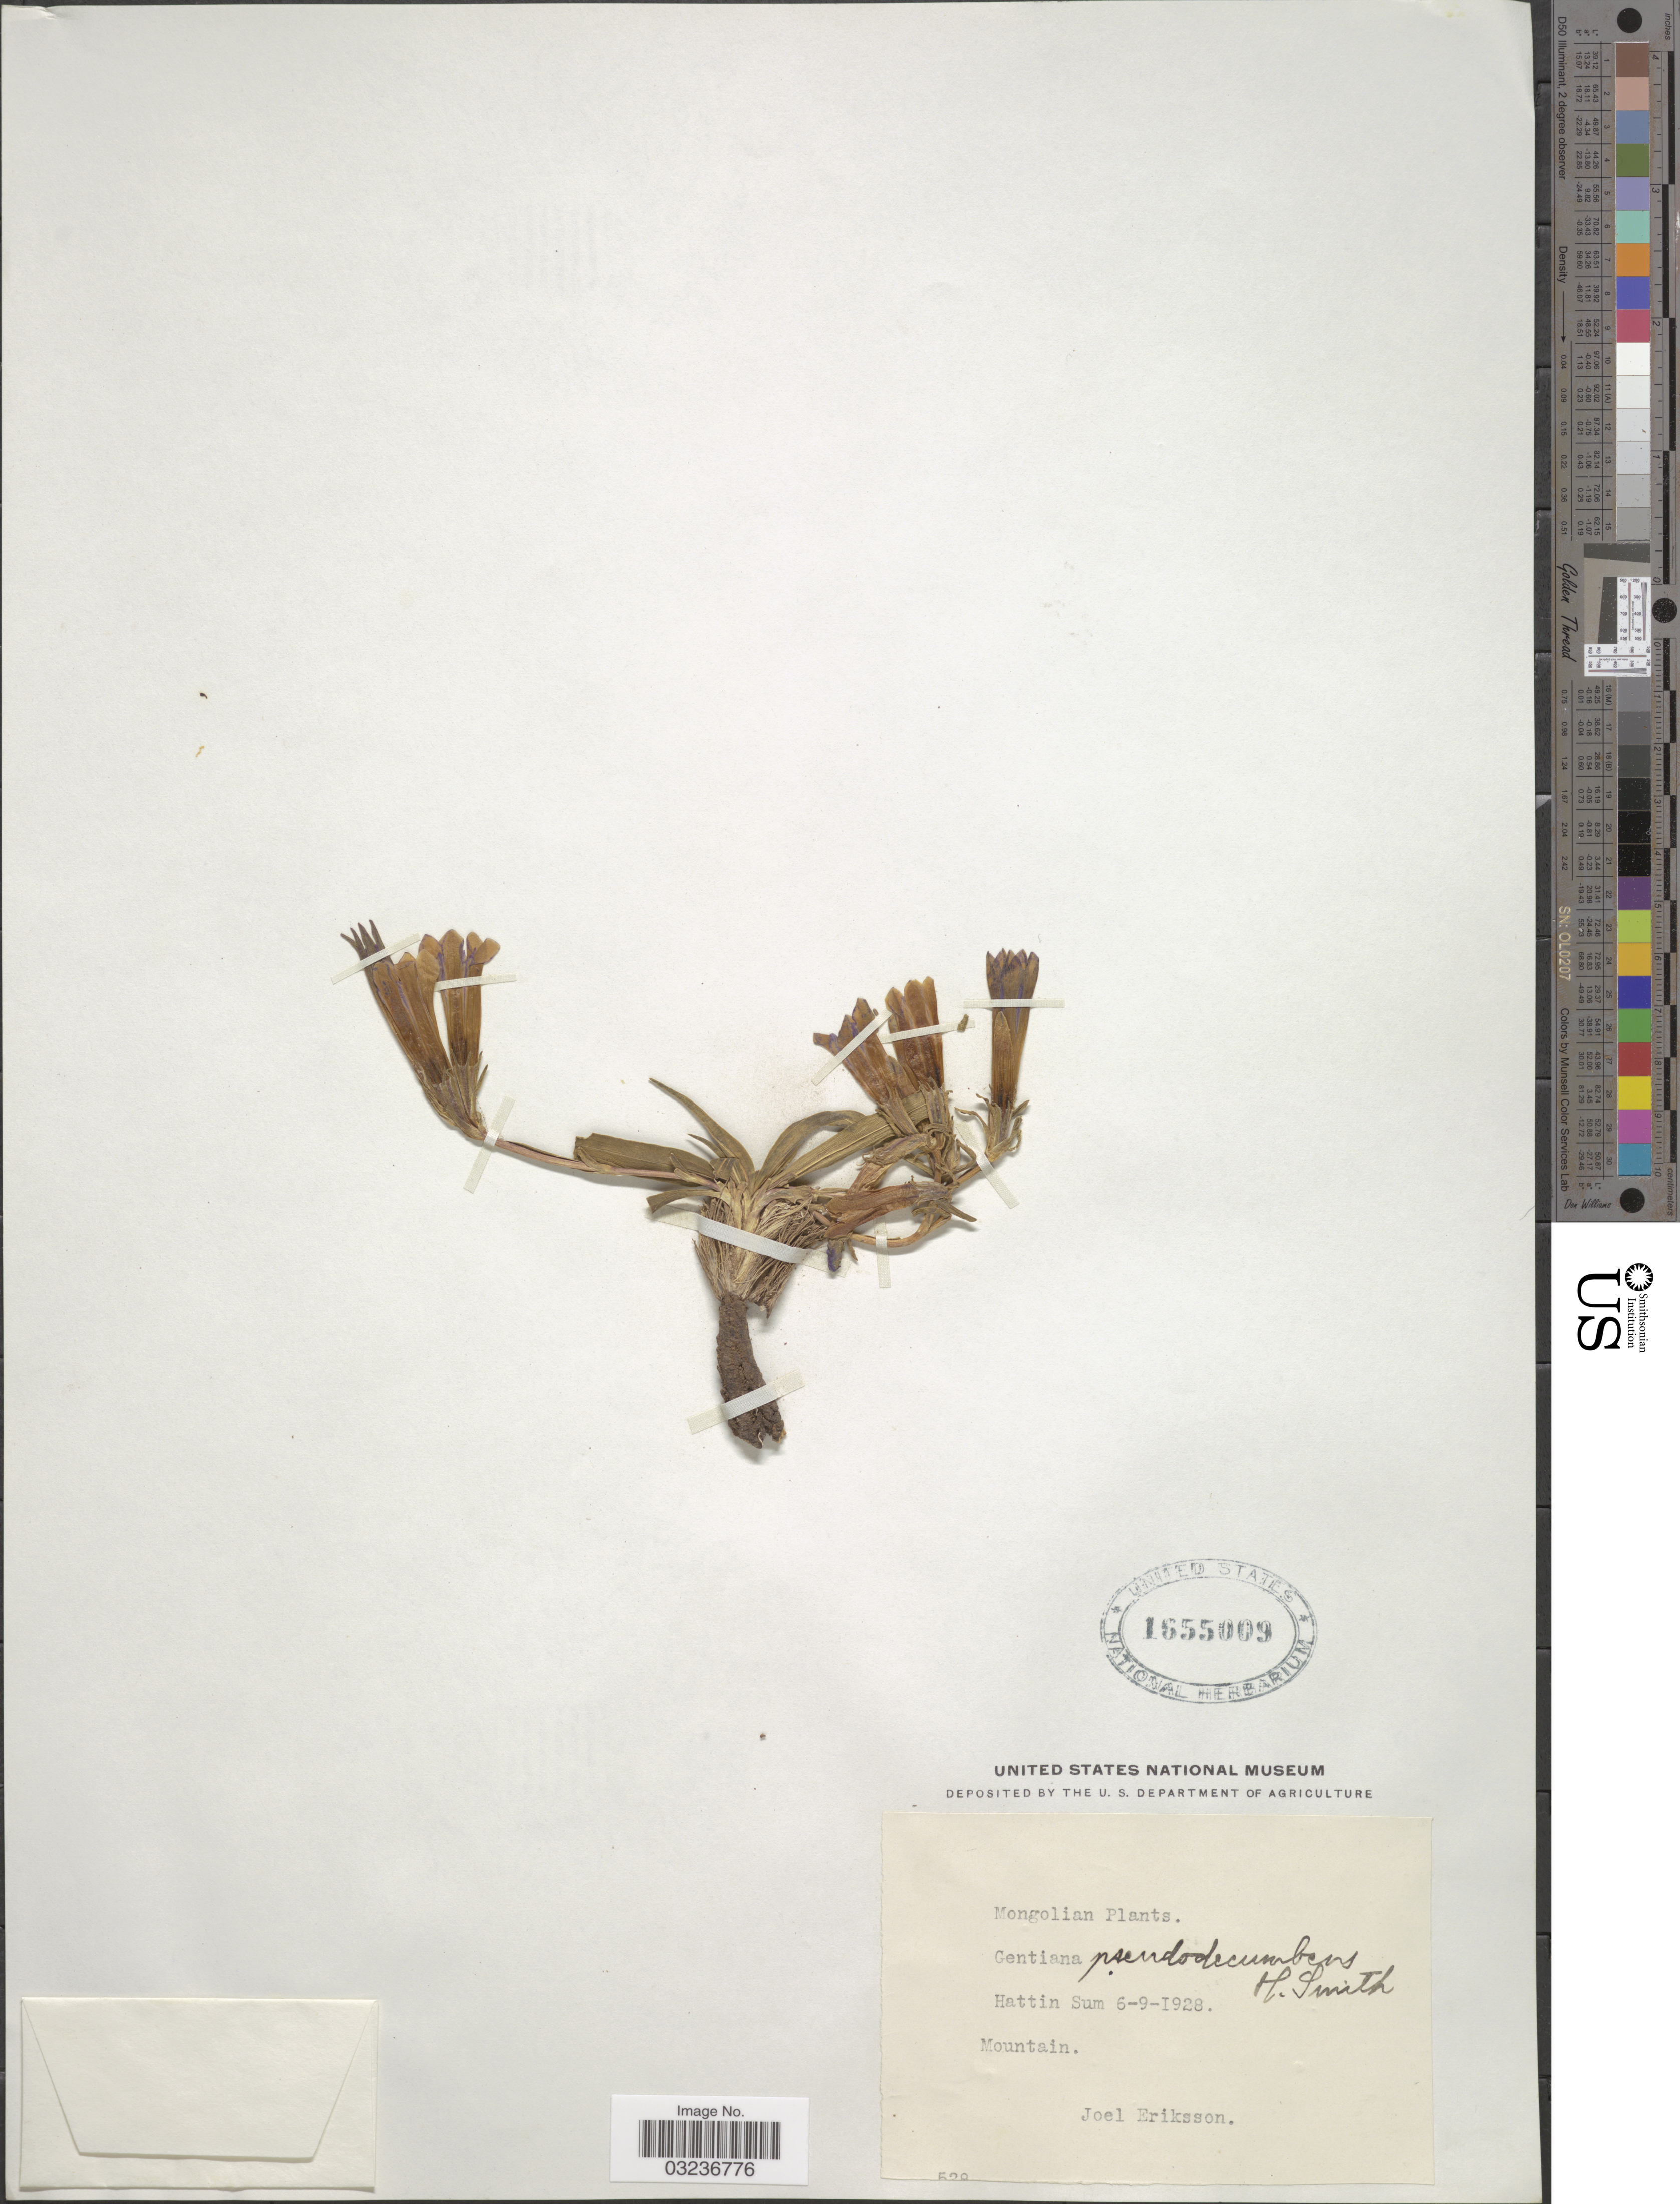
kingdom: Plantae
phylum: Tracheophyta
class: Magnoliopsida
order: Gentianales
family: Gentianaceae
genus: Gentiana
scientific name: Gentiana pseudodecumbens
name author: Harry Sm.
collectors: J. Eriksson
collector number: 528*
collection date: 1928-09-06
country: Mongolia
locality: Mongolian, Hattin Sum, Mountain.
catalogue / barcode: US 1655009